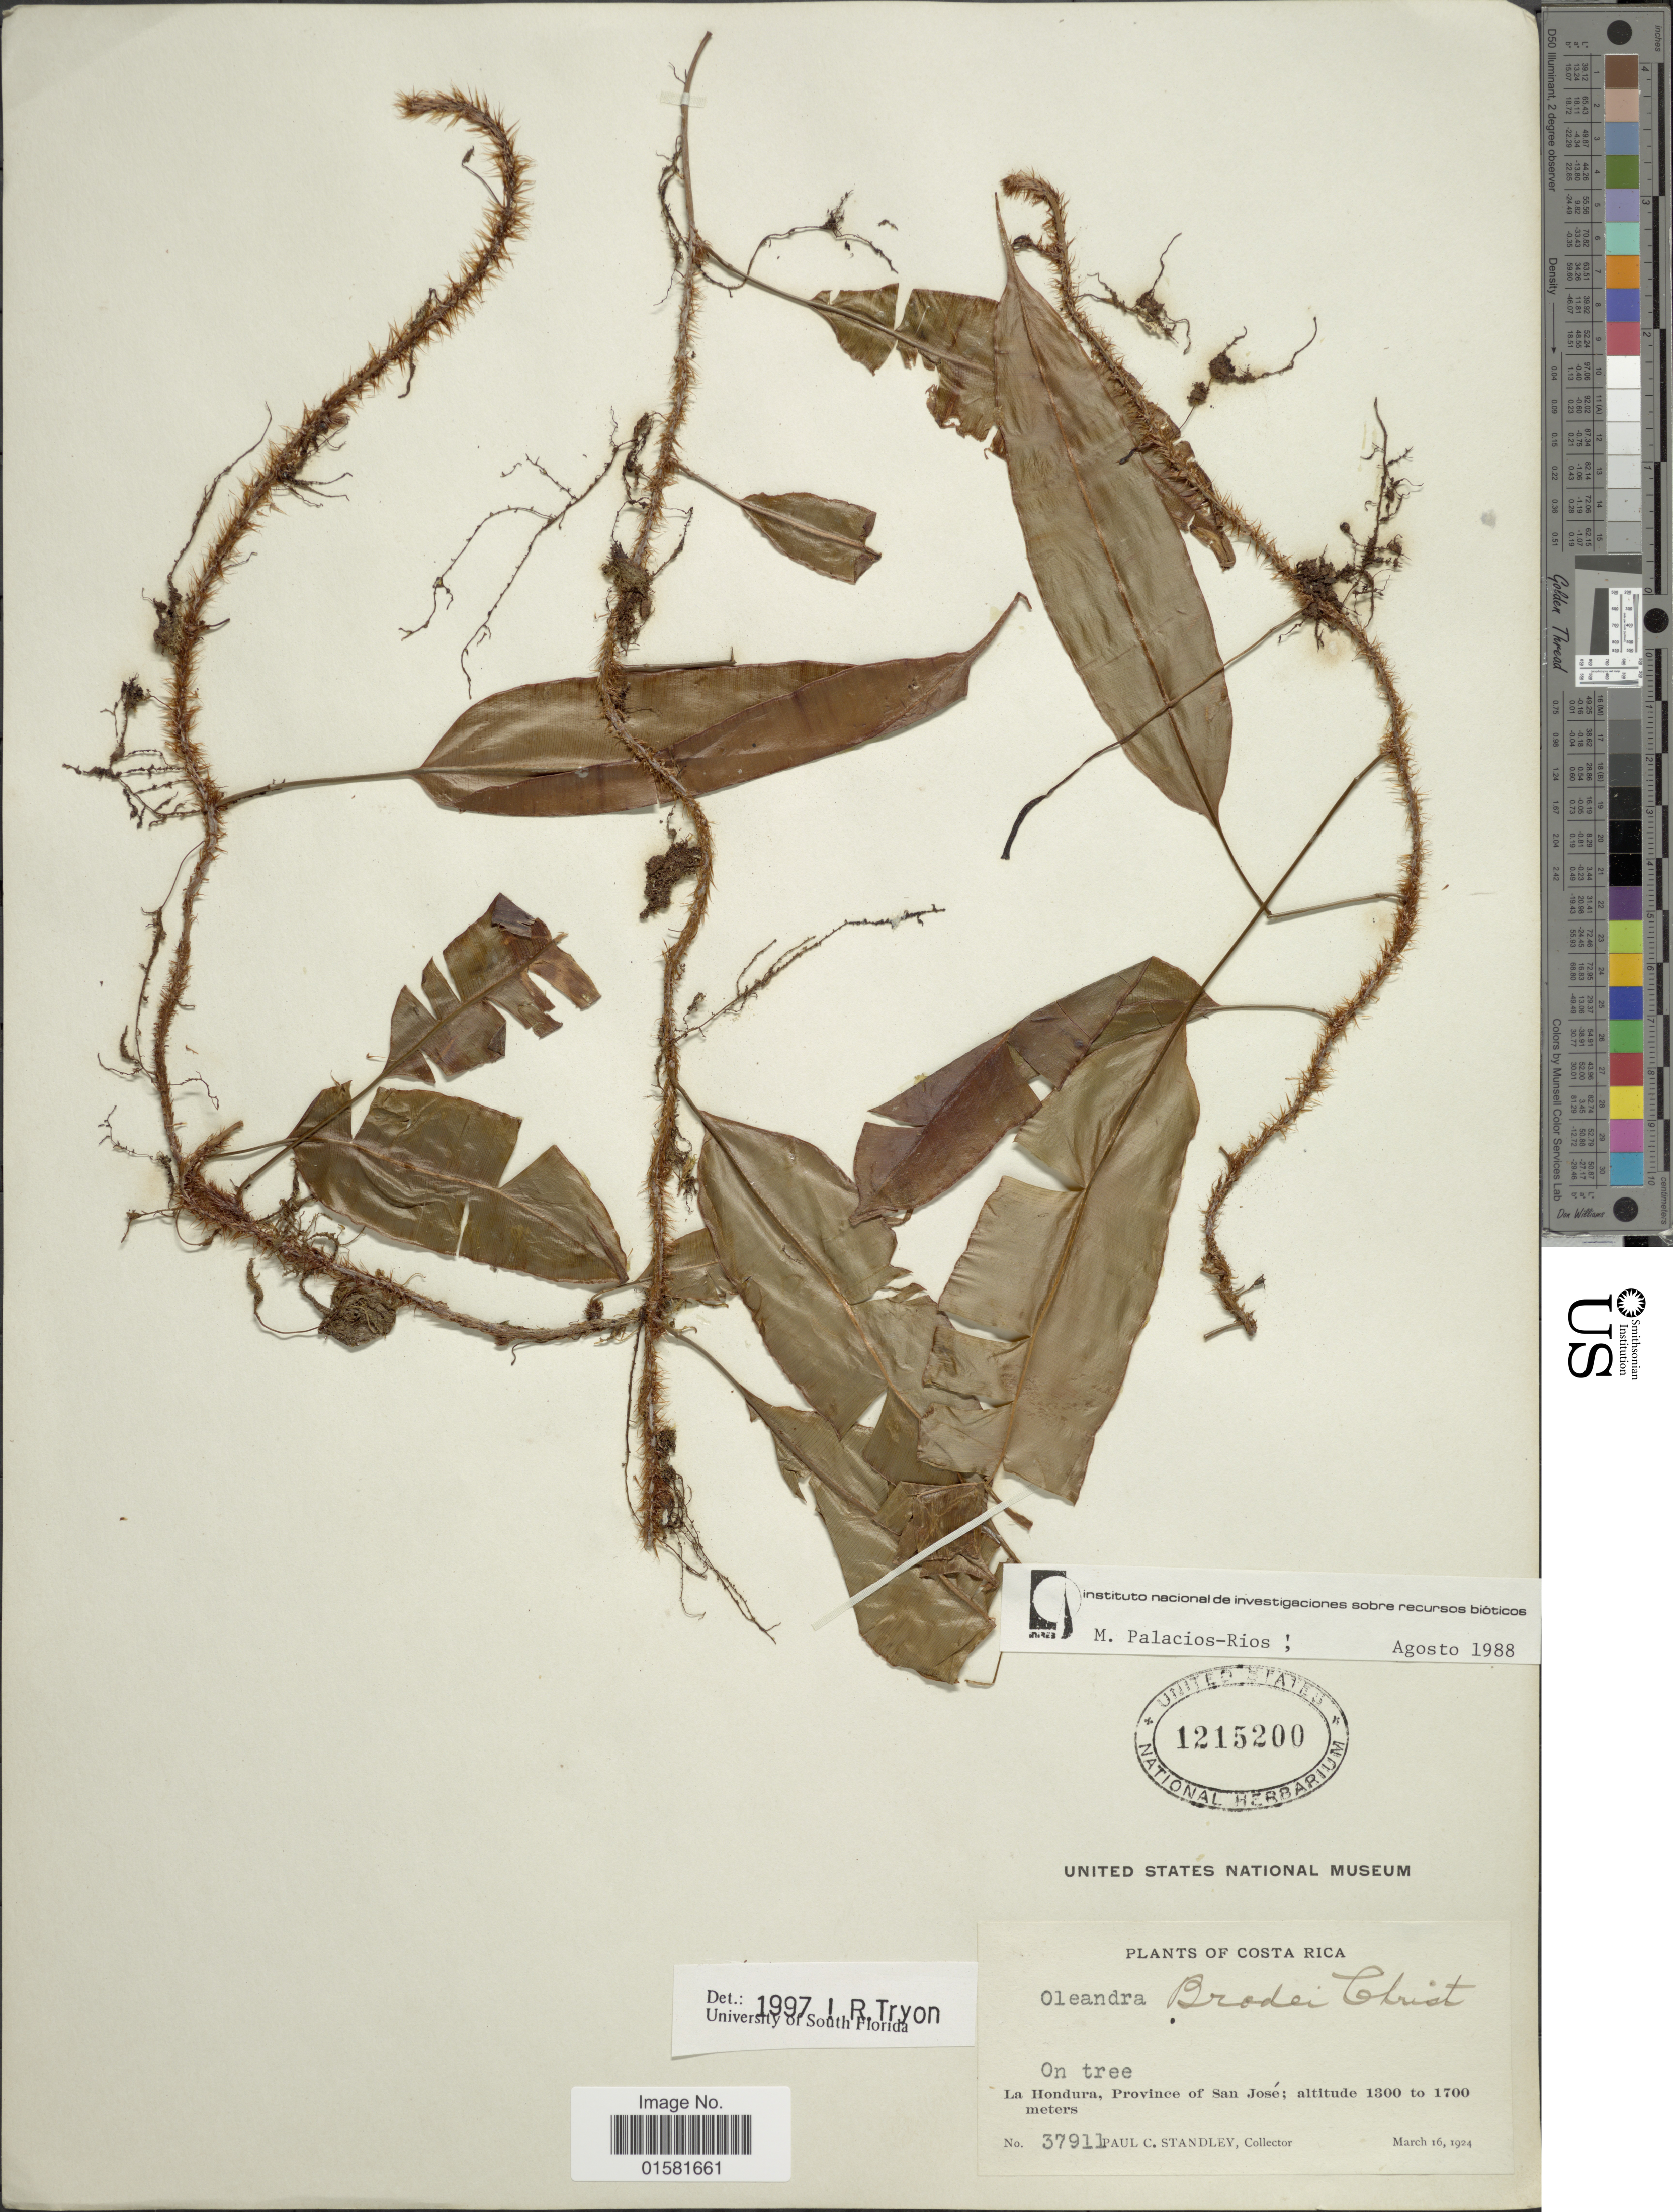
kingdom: Plantae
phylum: Tracheophyta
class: Polypodiopsida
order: Polypodiales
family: Oleandraceae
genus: Oleandra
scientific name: Oleandra bradei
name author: Christ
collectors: P. C. Standley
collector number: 37911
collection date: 1924-03-16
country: Costa Rica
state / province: San José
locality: Costa Rica, La Hondura, Province of San Jose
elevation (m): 1300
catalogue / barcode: US 1215200